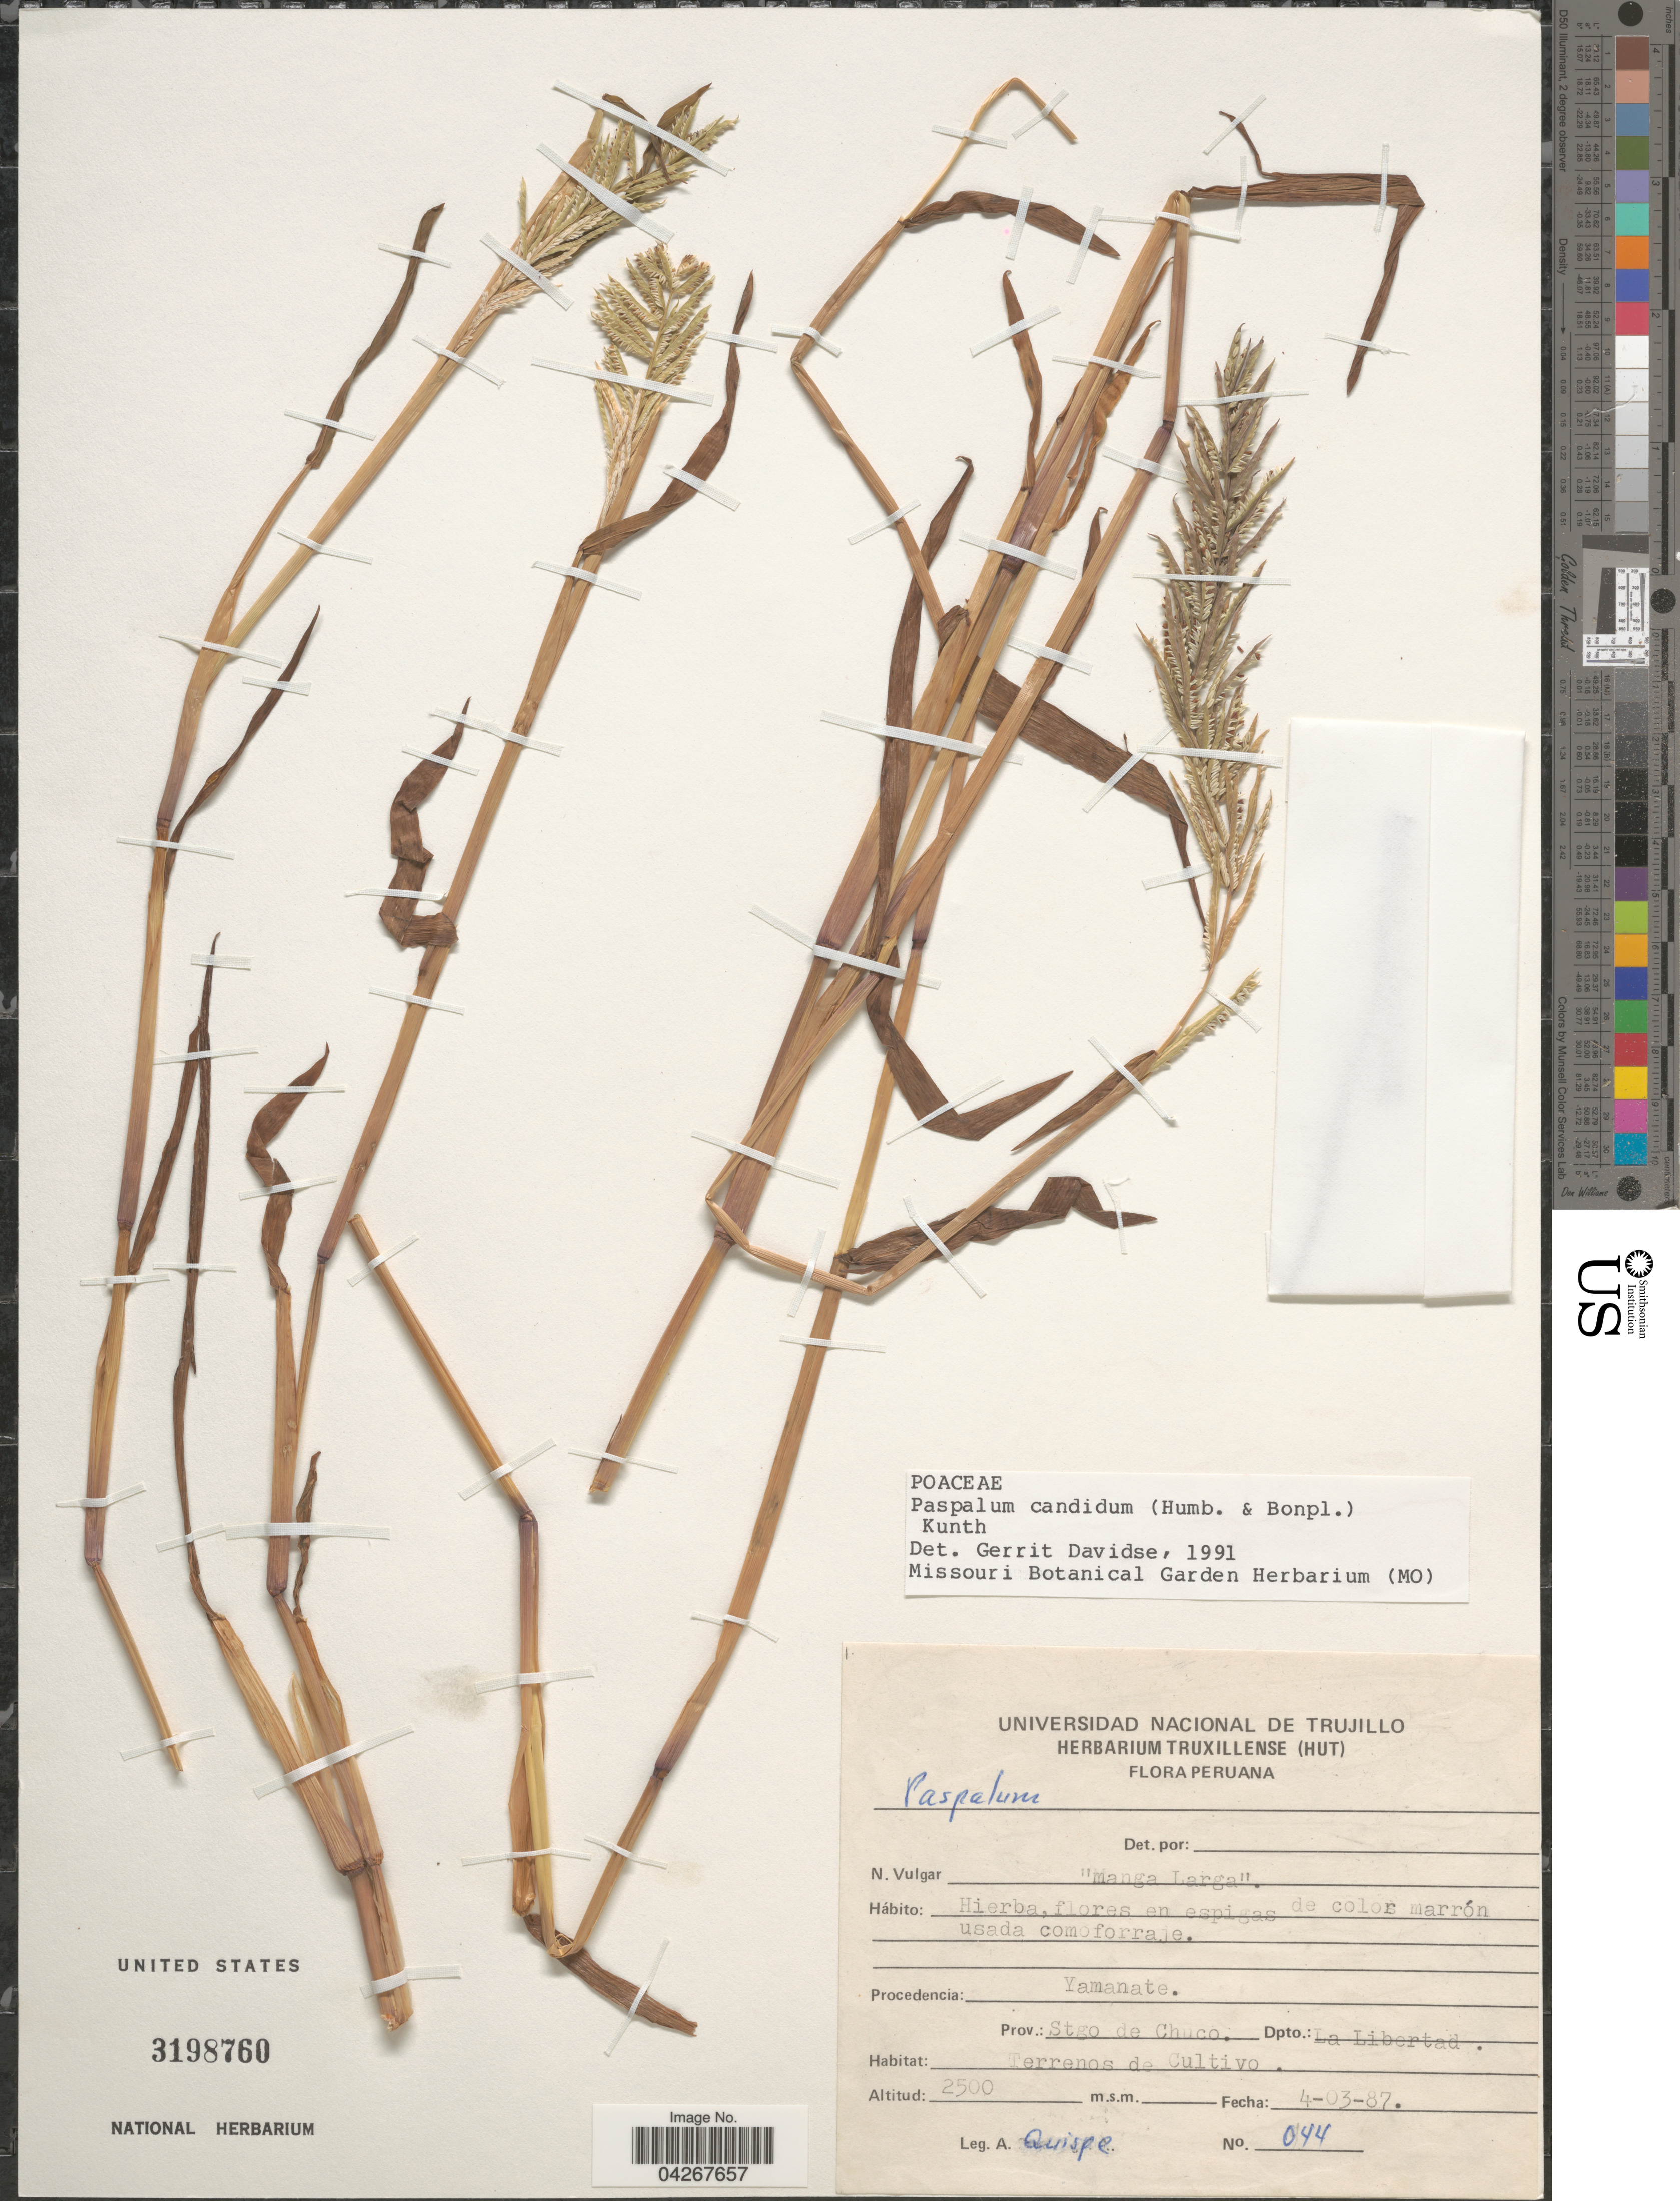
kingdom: Plantae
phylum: Tracheophyta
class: Liliopsida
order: Poales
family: Poaceae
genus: Paspalum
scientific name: Paspalum candidum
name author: (Humb. & Bonpl. ex Fleugge) Kunth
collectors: A. Quispe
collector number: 044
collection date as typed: Transcribed d/m/y: 4/3/87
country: Peru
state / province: La Libertad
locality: Procedencia: Yamante. Prov. Stgo de Chuco. Dpto.: La Libertad. Terrenos de Cultivo.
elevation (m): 2500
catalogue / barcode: US 3198760